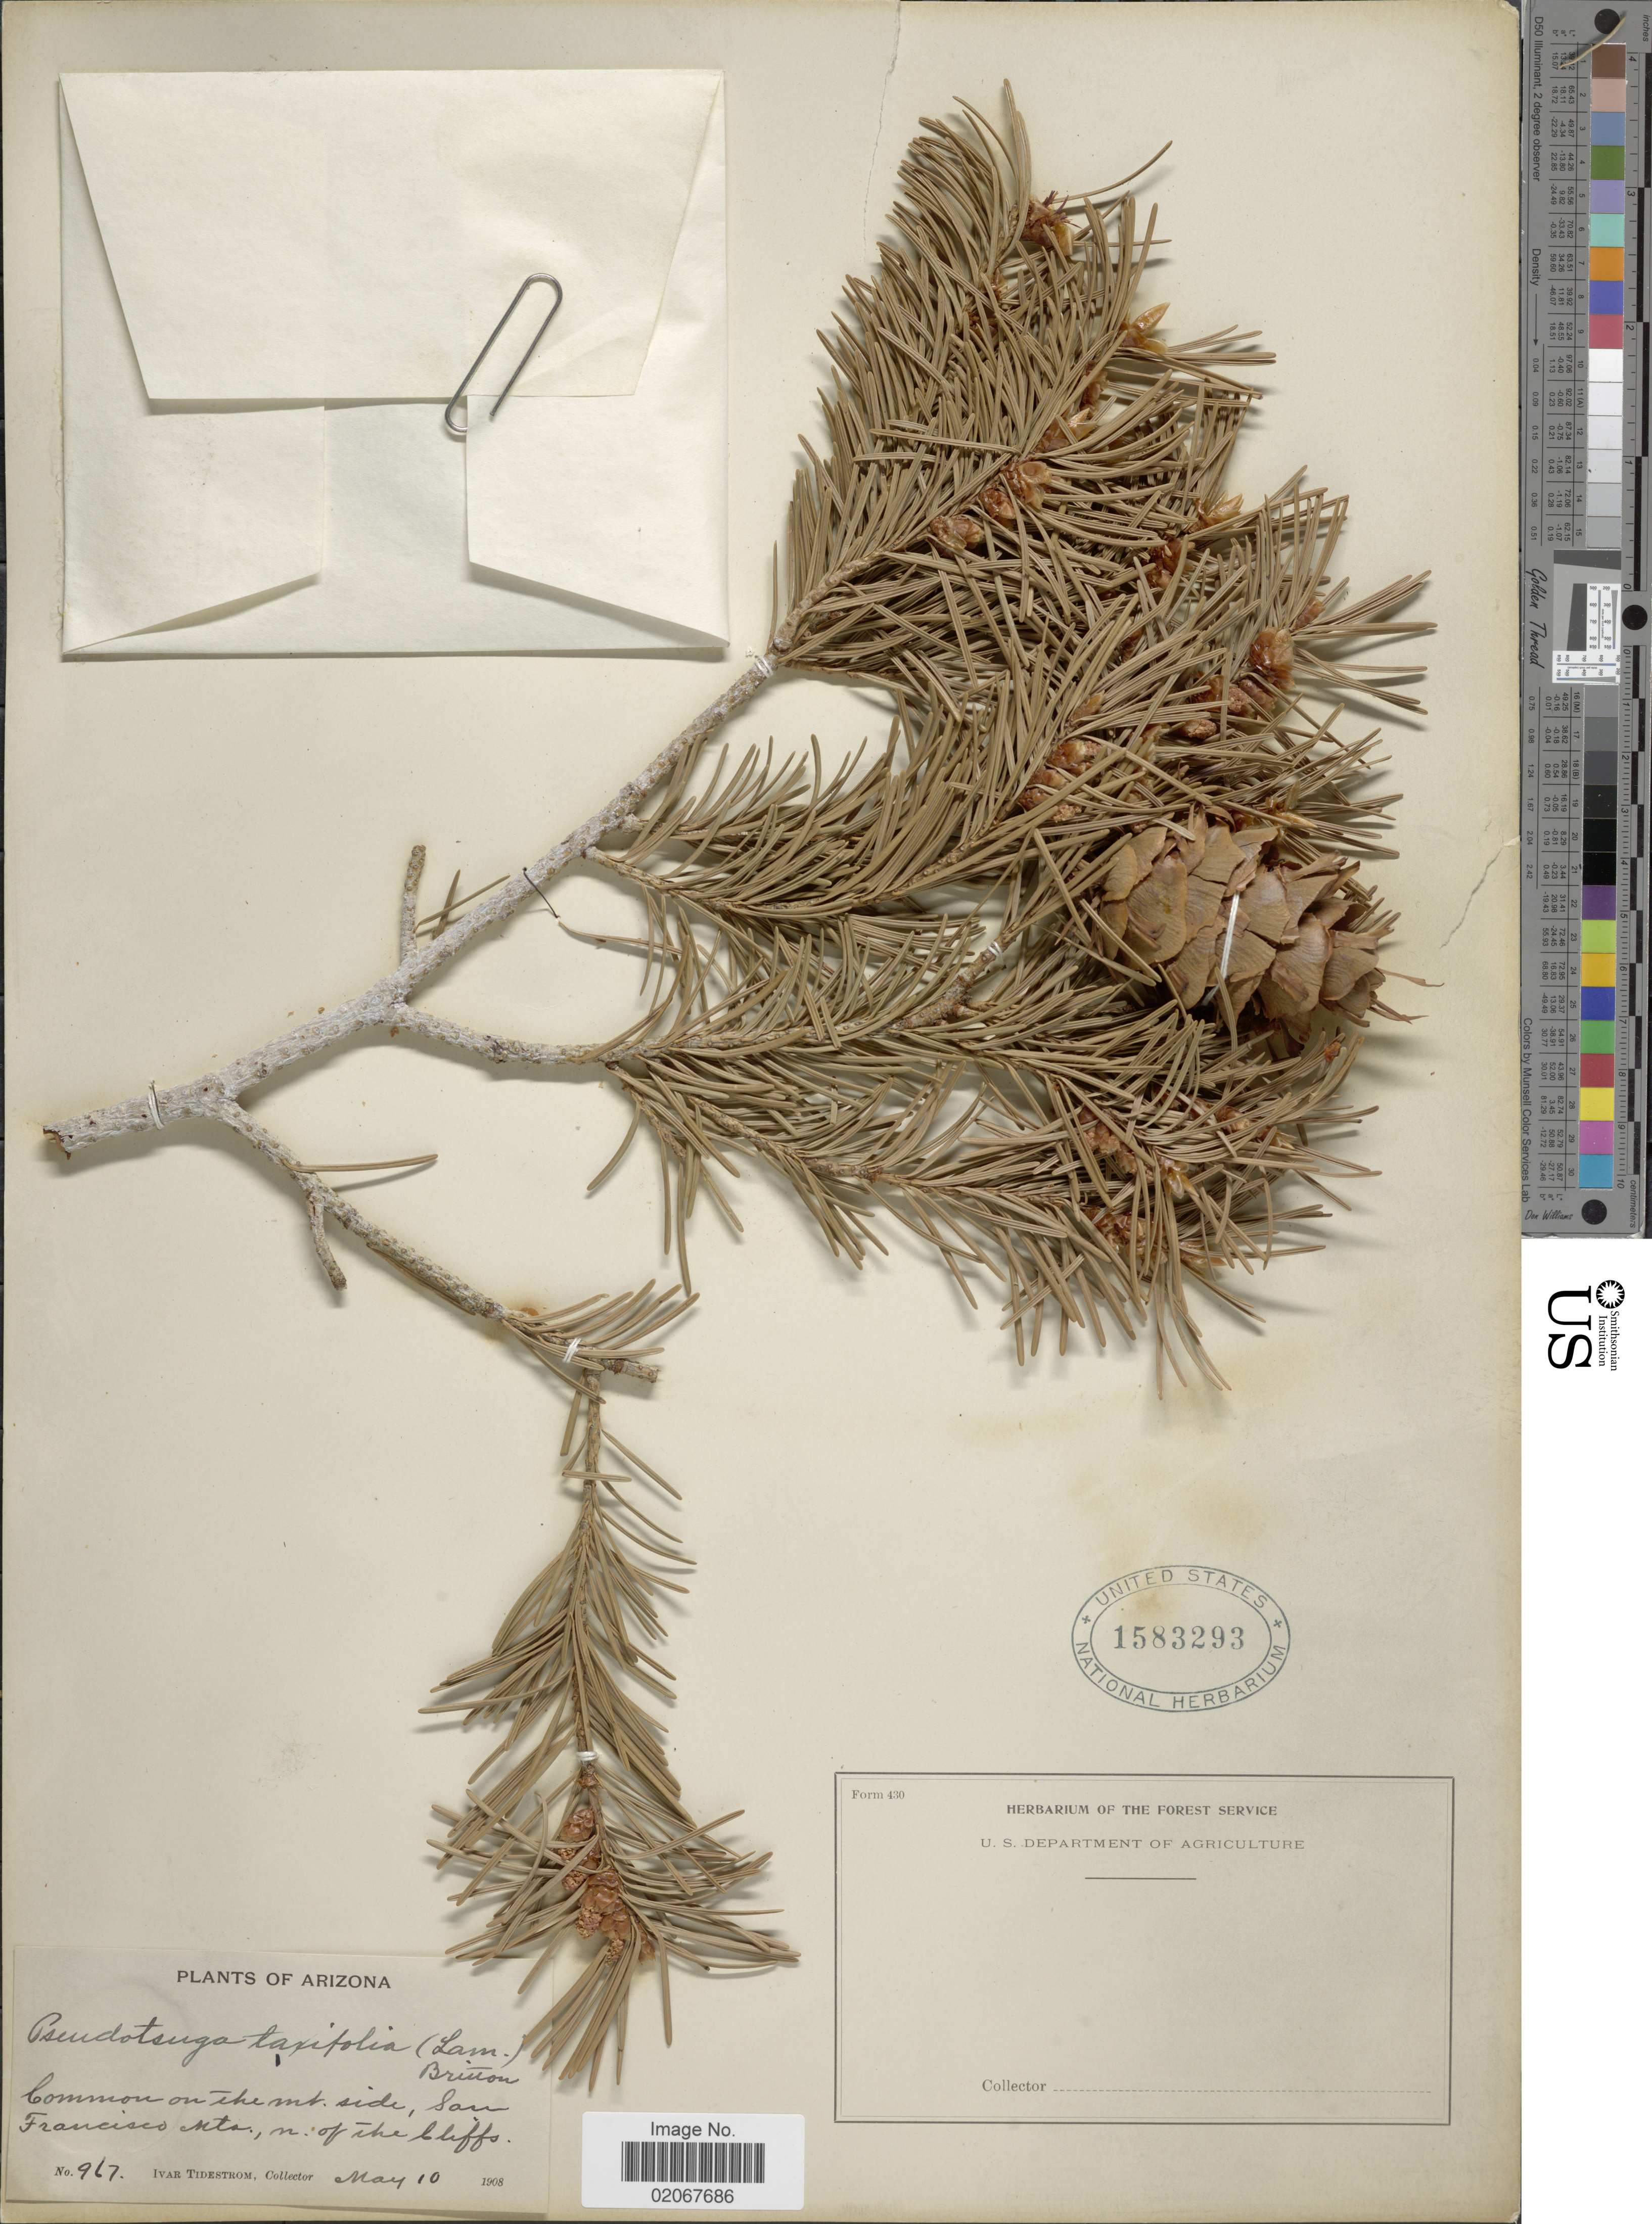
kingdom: Plantae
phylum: Tracheophyta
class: Pinopsida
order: Pinales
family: Pinaceae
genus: Pseudotsuga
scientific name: Pseudotsuga menziesii var. glauca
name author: (Beissn.) Franco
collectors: I. F. Tidestrom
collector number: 967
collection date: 1908-05-10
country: United States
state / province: Arizona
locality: San Francisco Mts., n. of the cliffs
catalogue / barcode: US 1583293